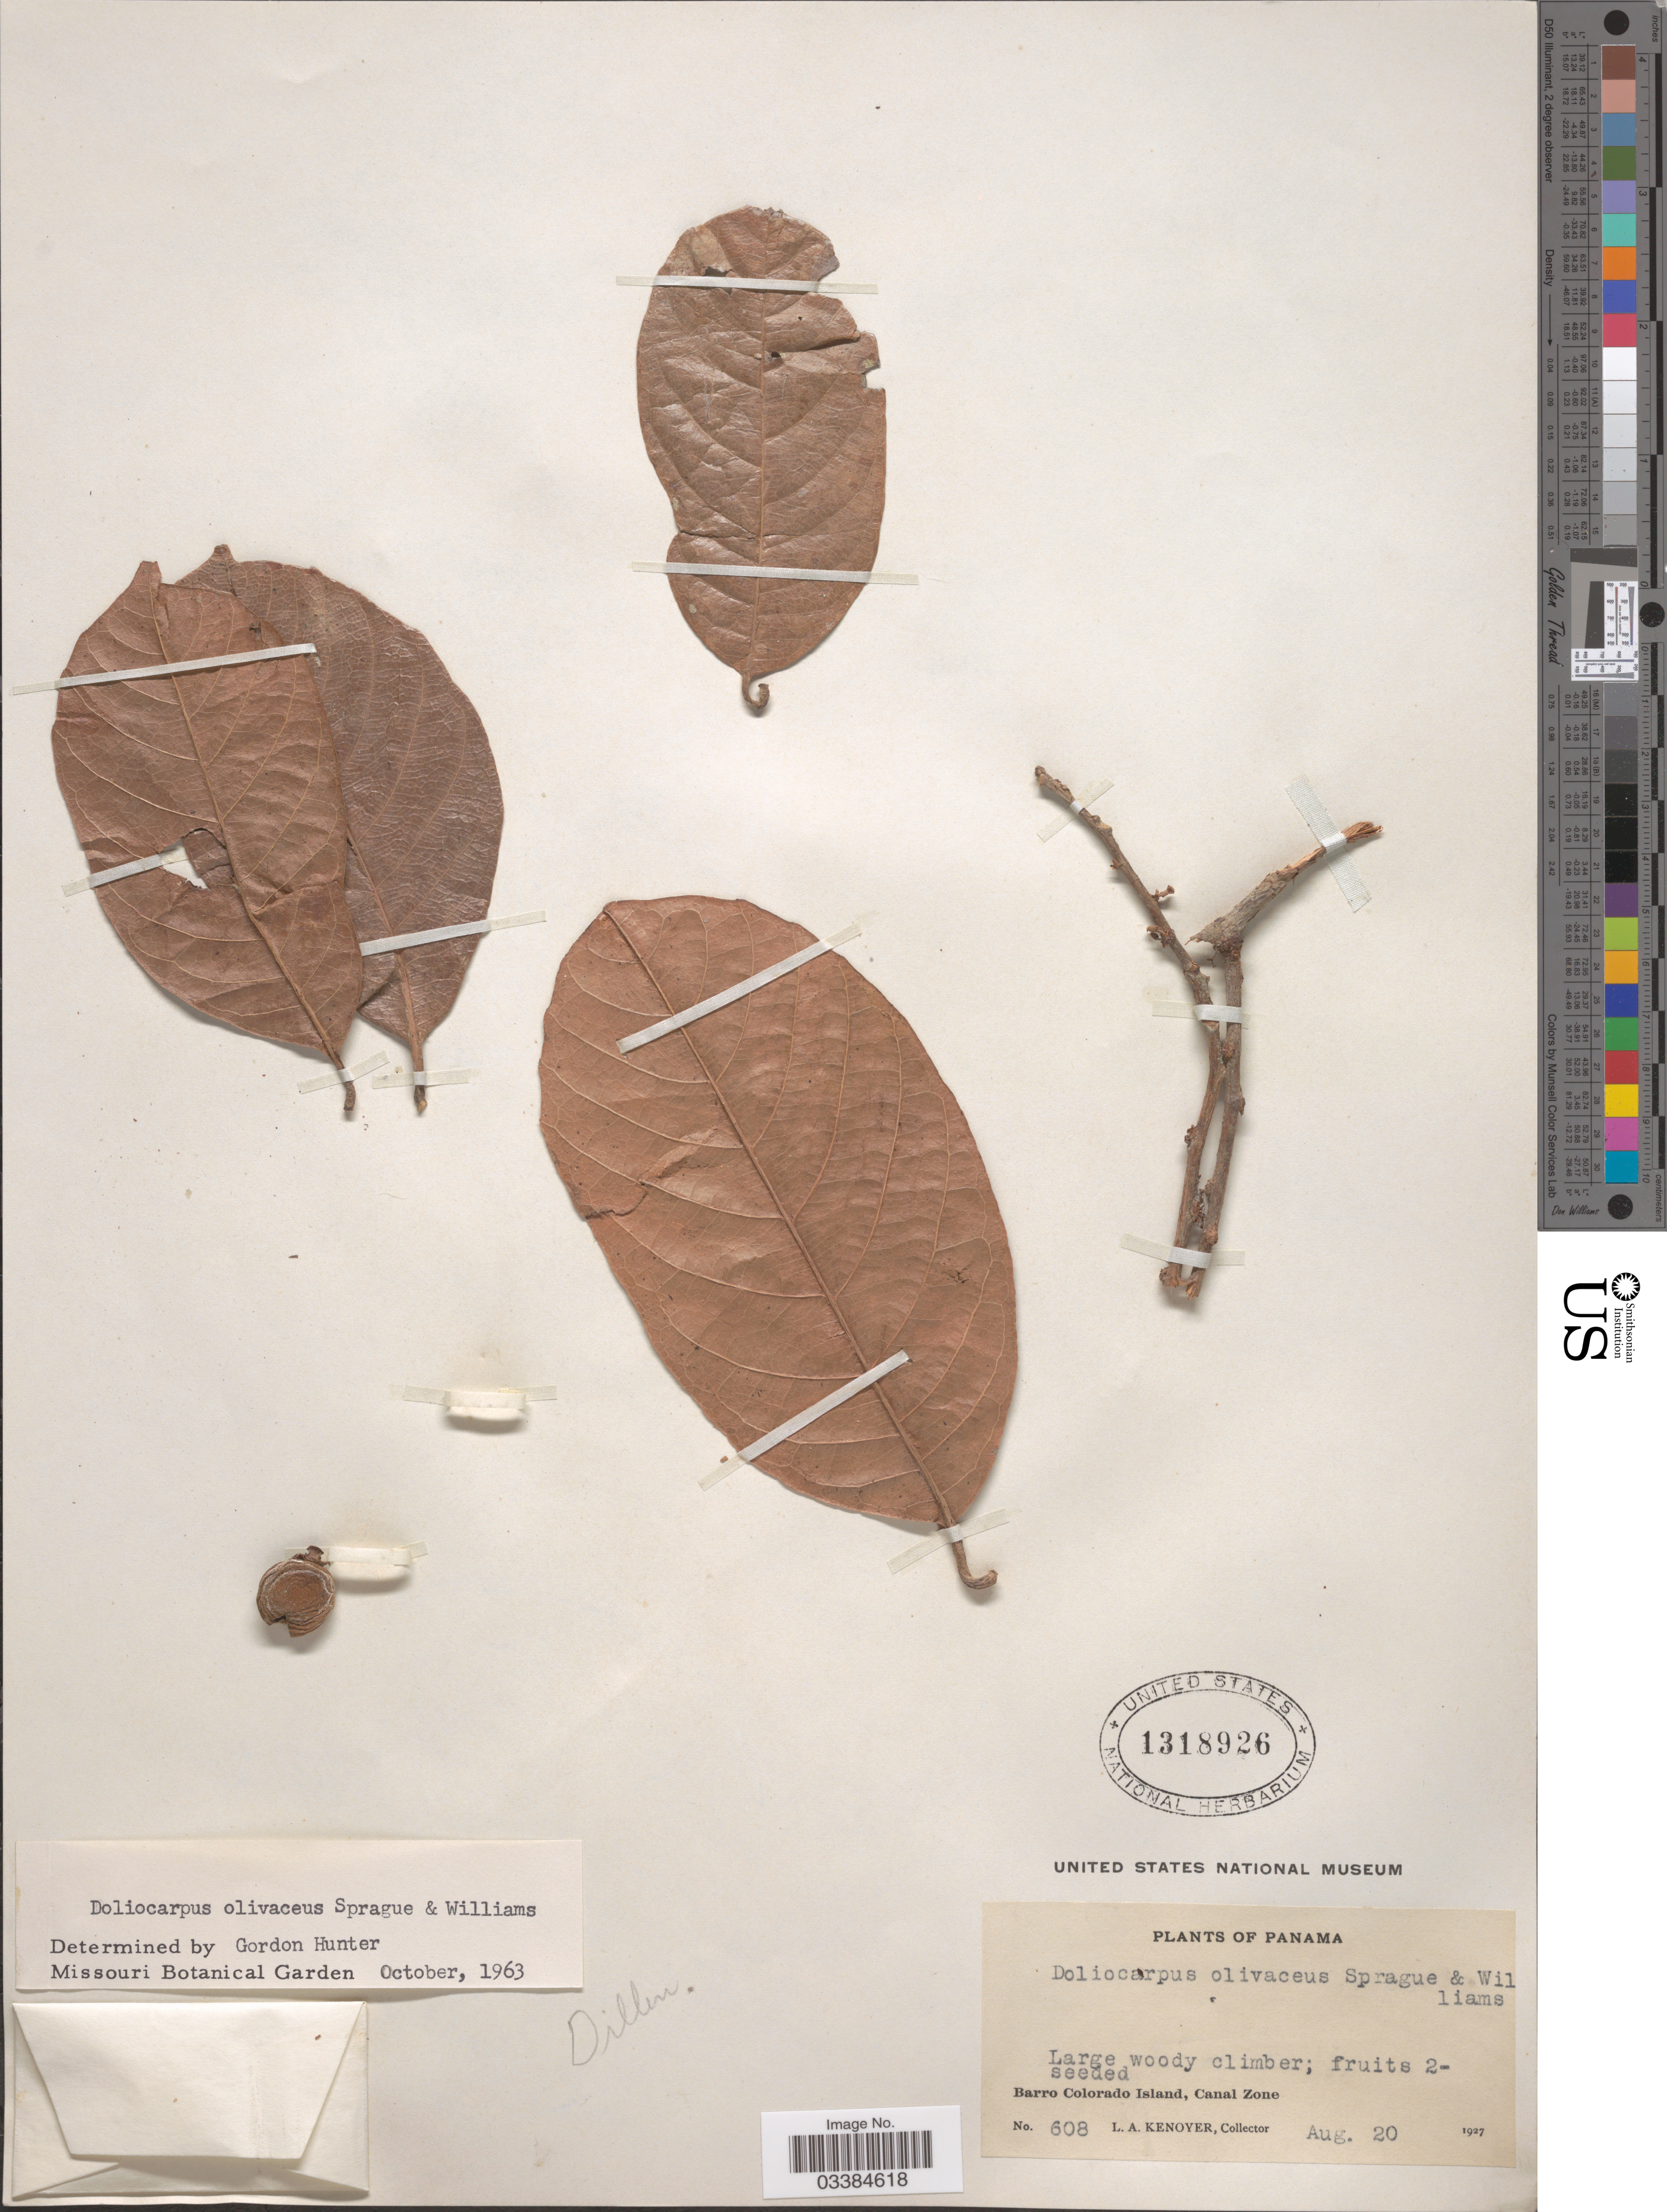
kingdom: Plantae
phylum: Tracheophyta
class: Magnoliopsida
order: Dilleniales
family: Dilleniaceae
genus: Doliocarpus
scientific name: Doliocarpus olivaceus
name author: Sprague & R.O. Williams ex Standl.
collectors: L. A. Kenoyer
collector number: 608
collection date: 1927-08-20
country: Panama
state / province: Panamá Oeste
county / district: Canal Zone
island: Barro Colorado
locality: Barro Colorado Island, Canal Zone.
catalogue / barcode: US 1318926